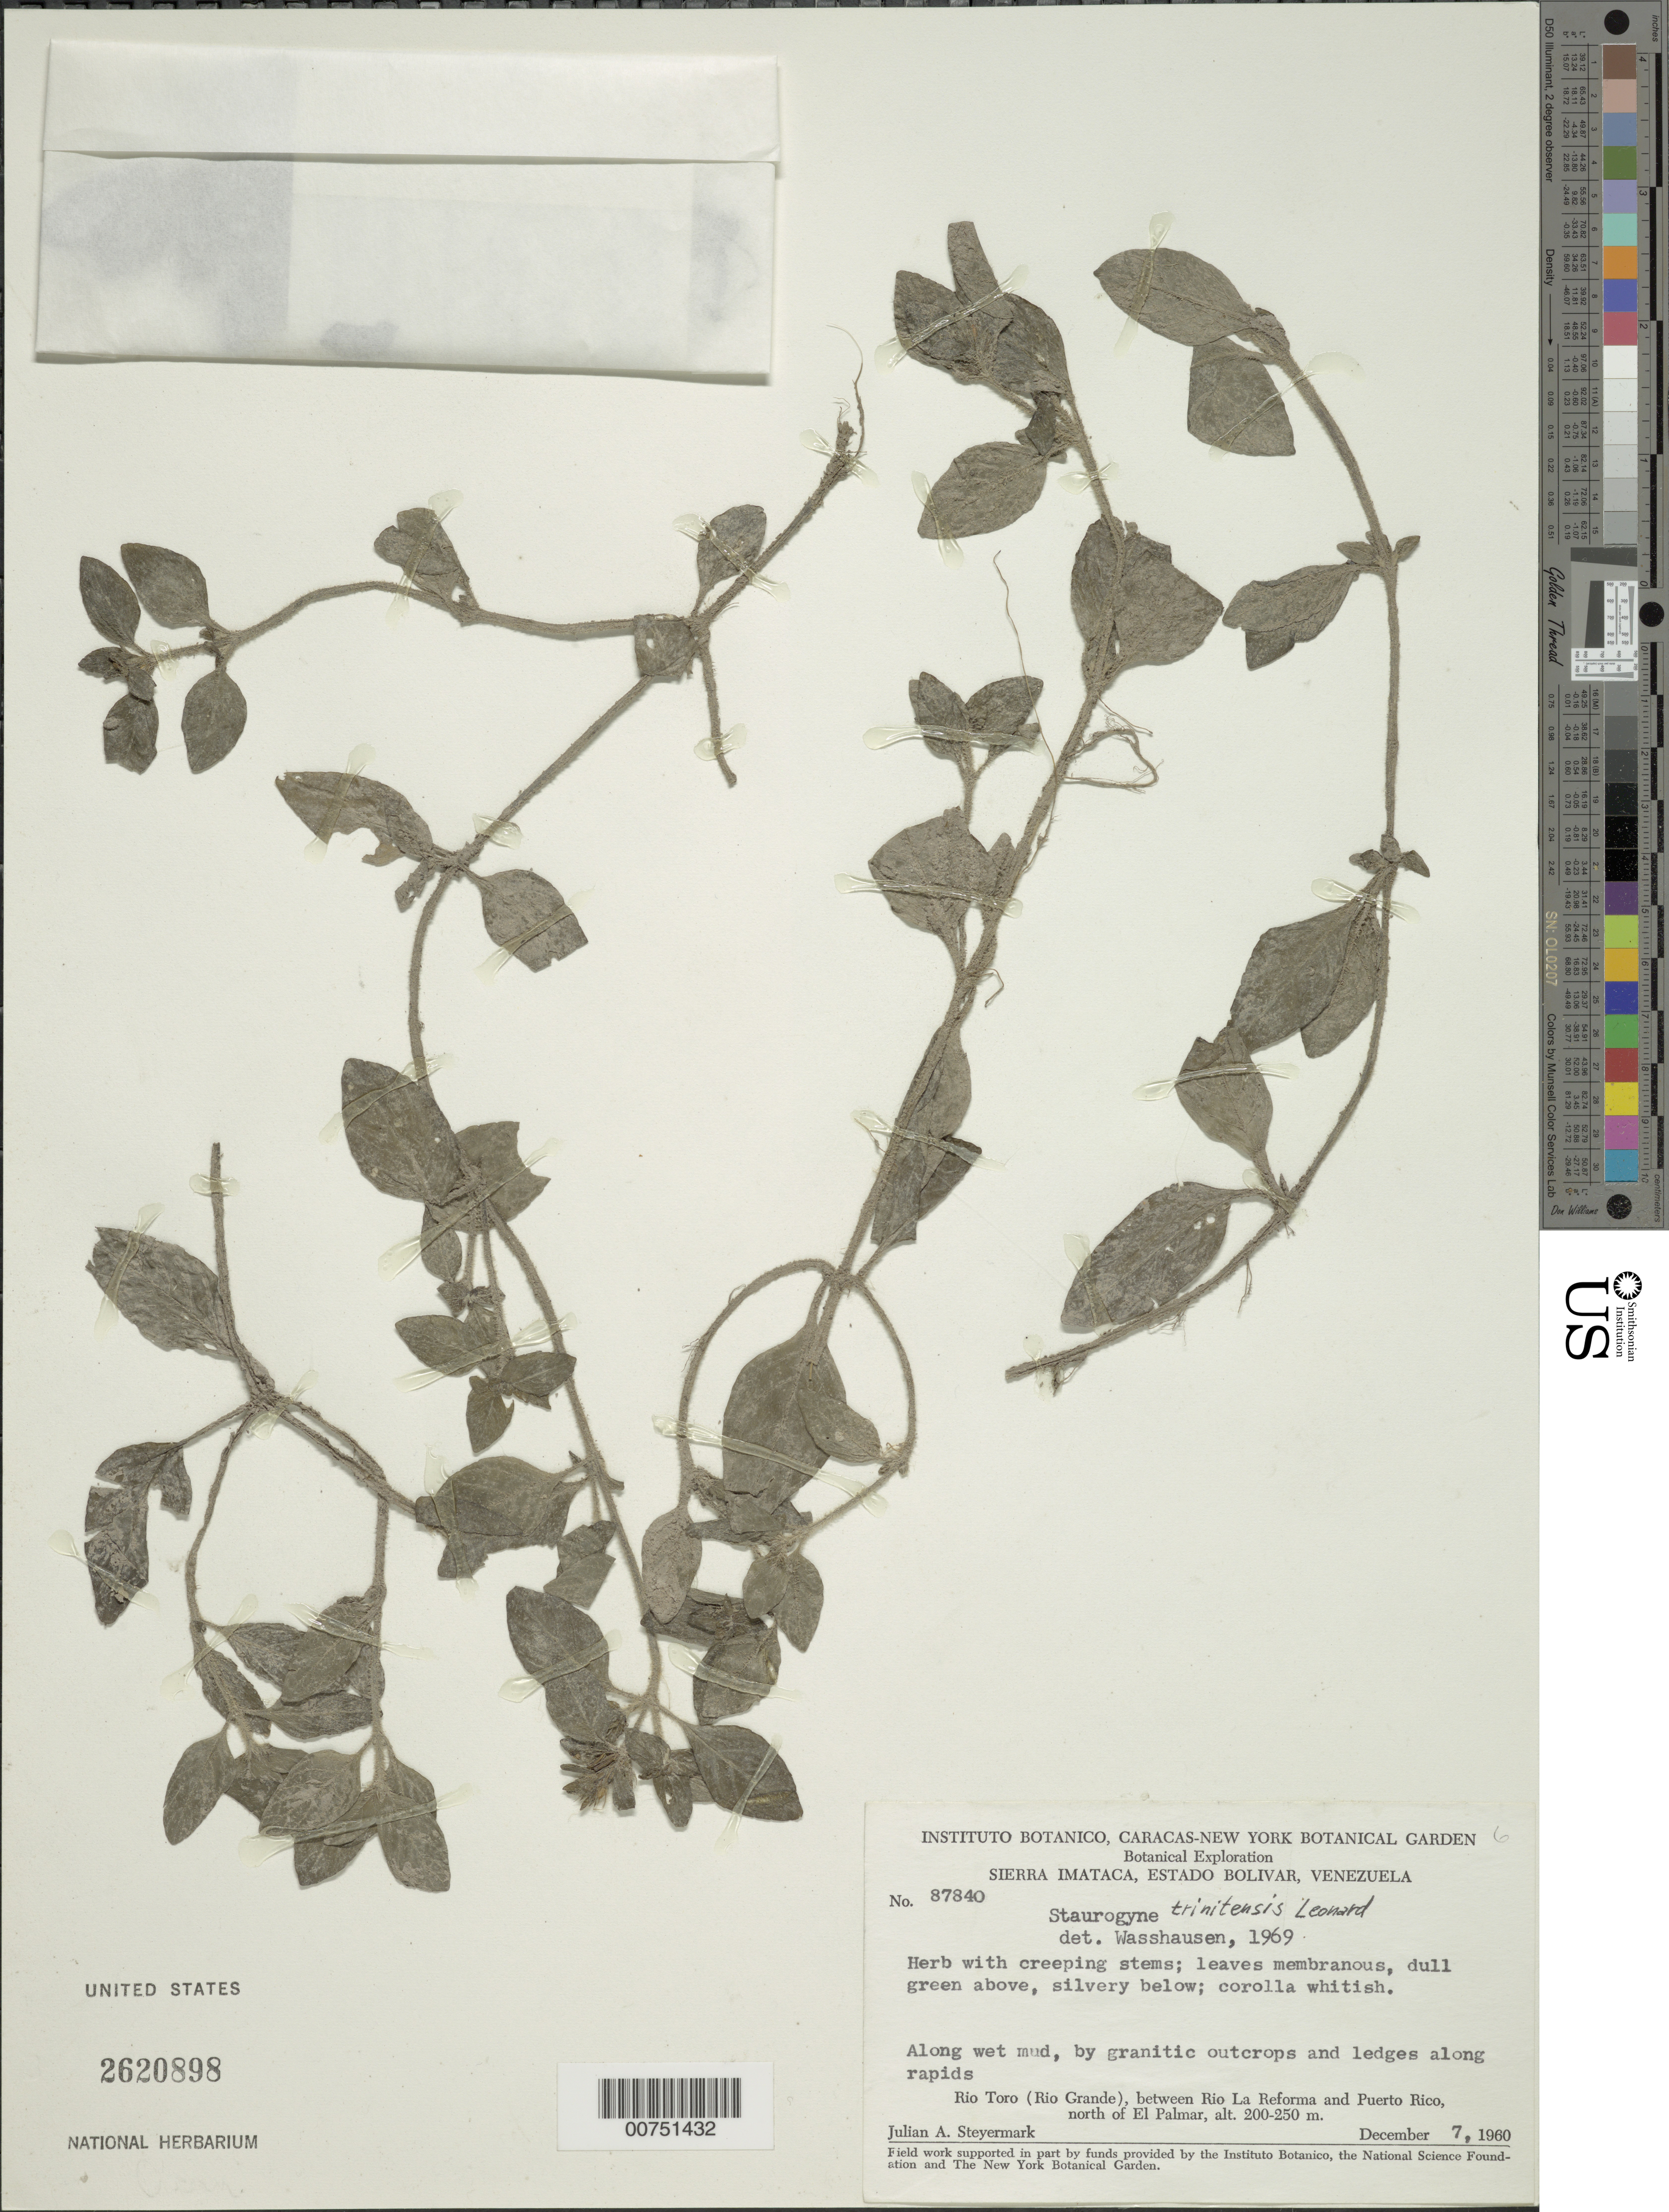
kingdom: Plantae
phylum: Tracheophyta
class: Magnoliopsida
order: Lamiales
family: Acanthaceae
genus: Staurogyne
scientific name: Staurogyne trinitensis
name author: Leonard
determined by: Wasshausen, Dieter C., (BOT), Smithsonian Institution - National Museum of Natural History (UNITED STATES)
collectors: J. Steyermark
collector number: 87840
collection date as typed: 7-Dec-60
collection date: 1960-12-07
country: Venezuela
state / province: Bolívar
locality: Sierra Imataca; Río Toro (Río Grande), between Río La Reforma and Puerto Rico, N of El Palmar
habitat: Along wet mud, granitic outcrops & ledges along rapids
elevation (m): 200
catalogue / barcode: US 2620898